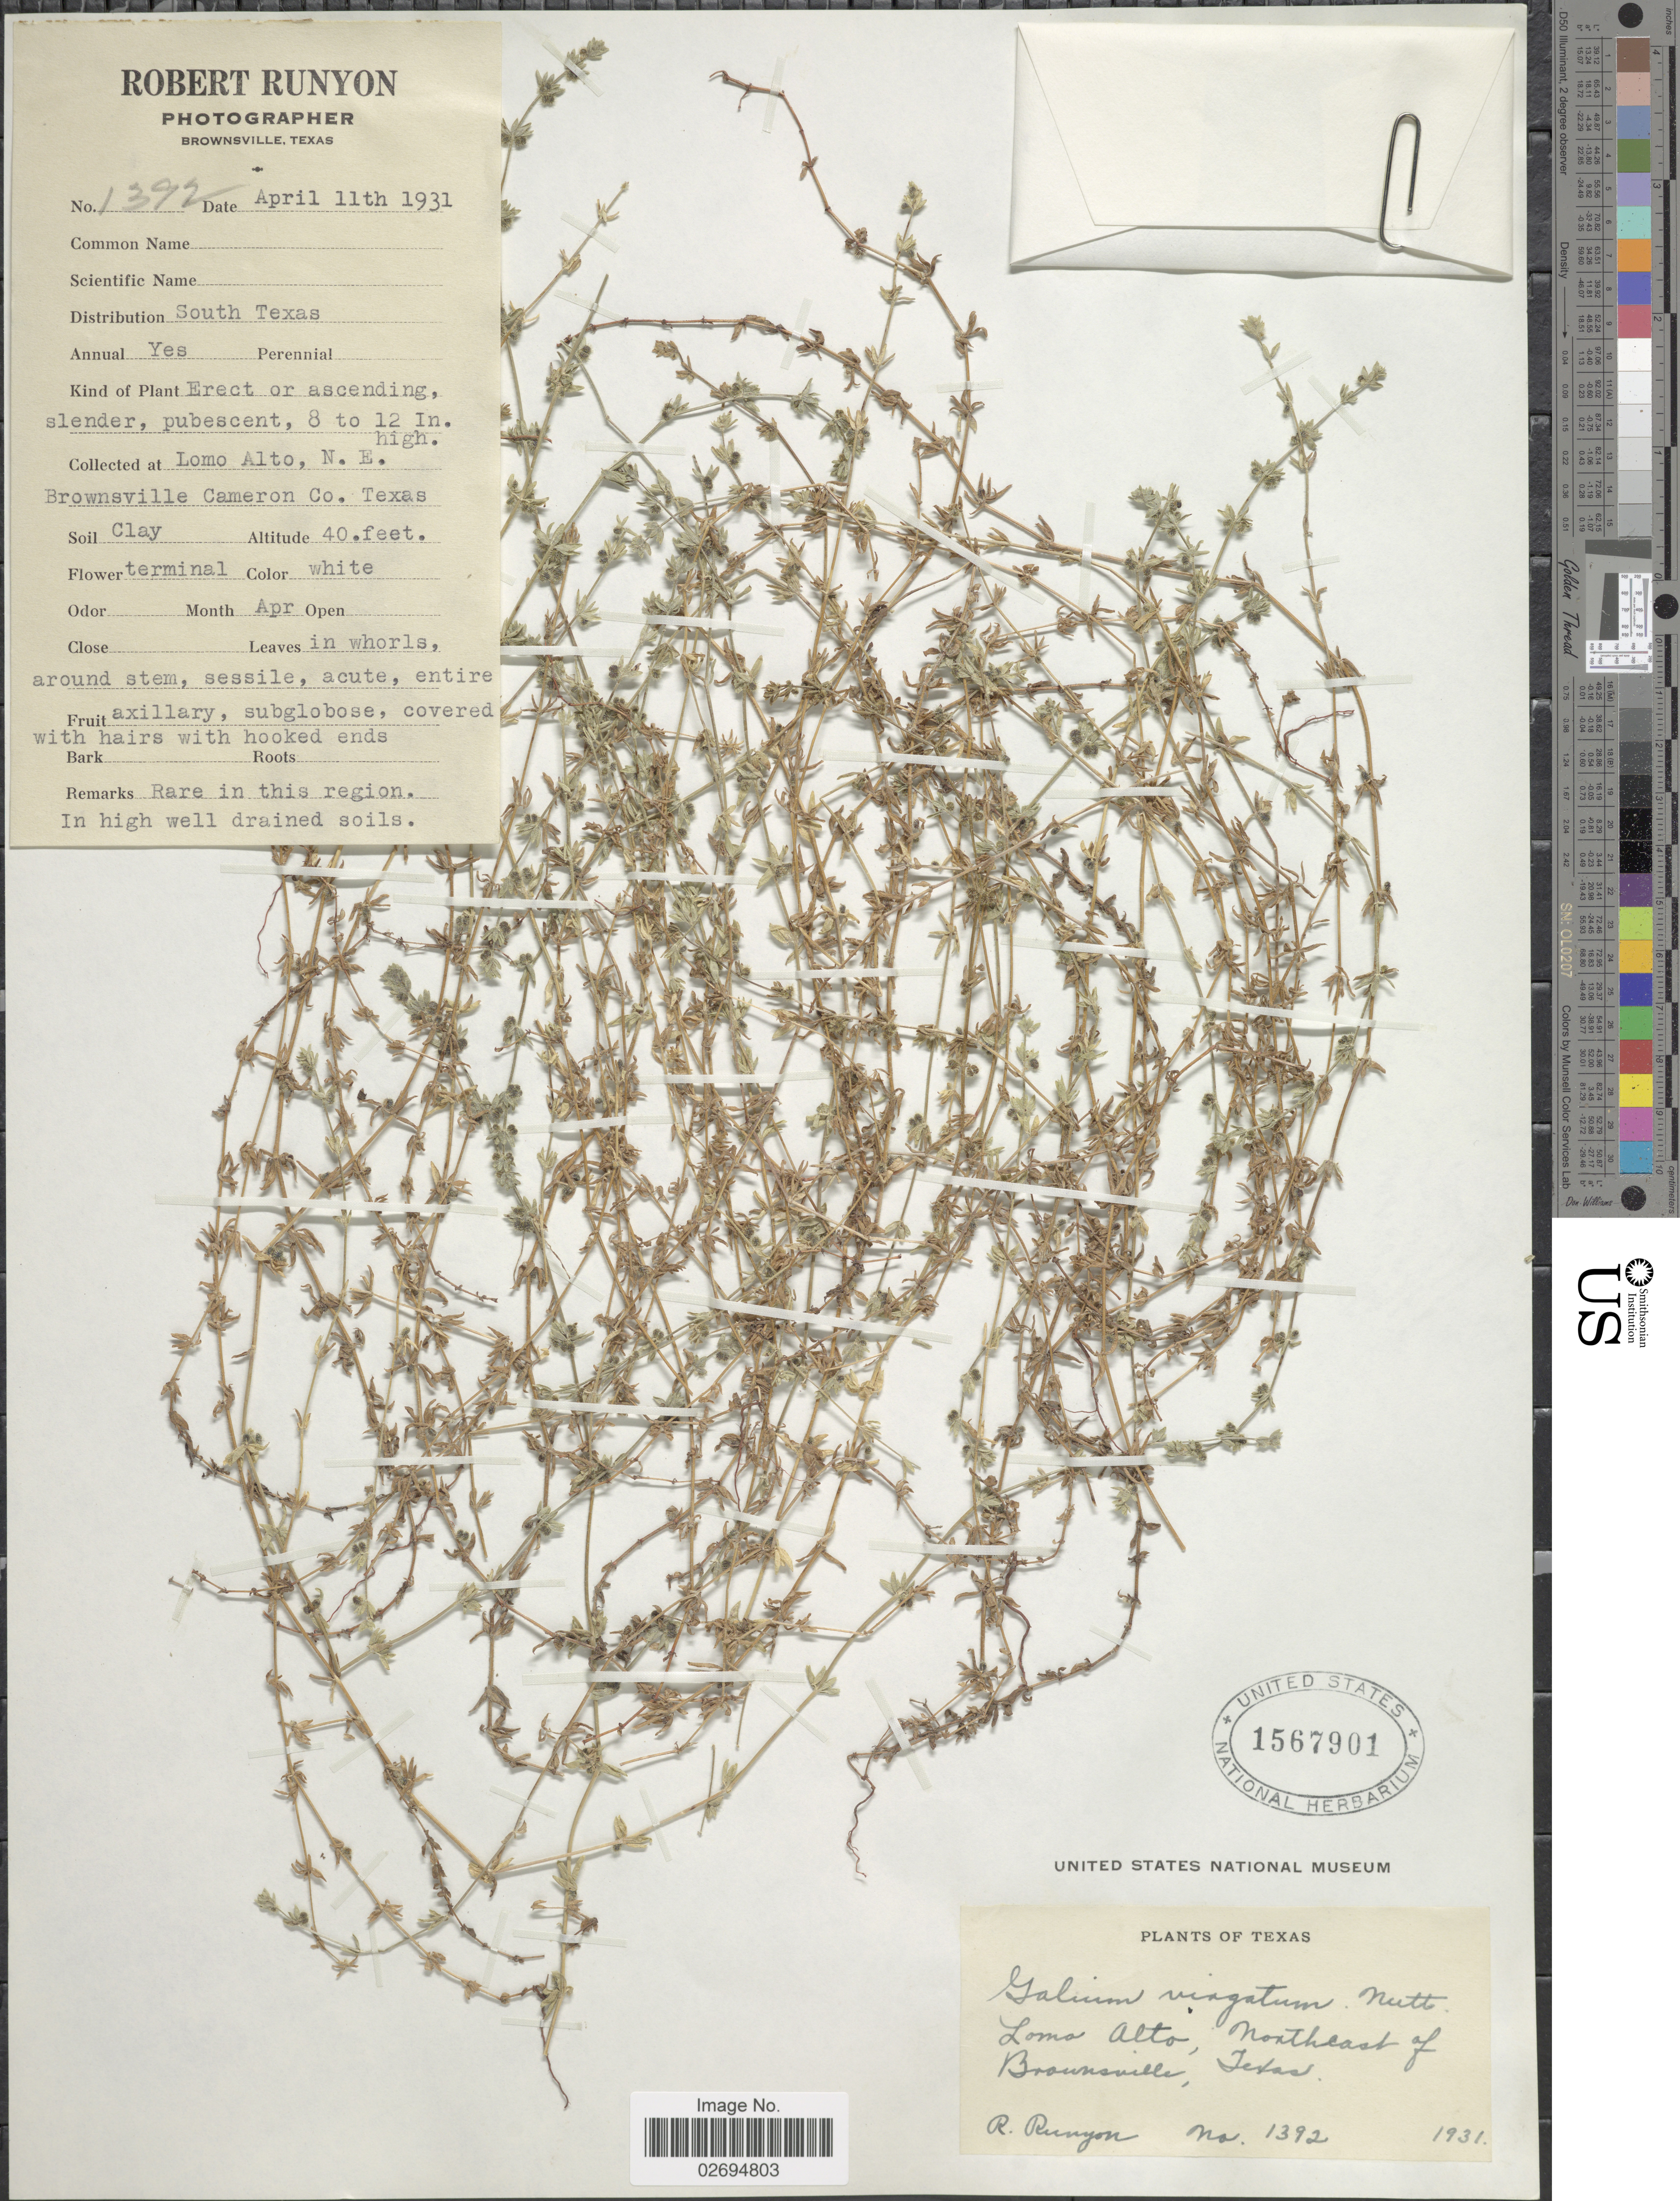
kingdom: Plantae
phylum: Tracheophyta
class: Magnoliopsida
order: Gentianales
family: Rubiaceae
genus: Galium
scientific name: Galium virgatum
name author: Nutt.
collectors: R. Runyon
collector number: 1392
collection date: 1931-04-11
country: United States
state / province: Texas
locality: Loma Alto, N.E. Brownsville, Cameron Co.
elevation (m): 12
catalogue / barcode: US 1567901